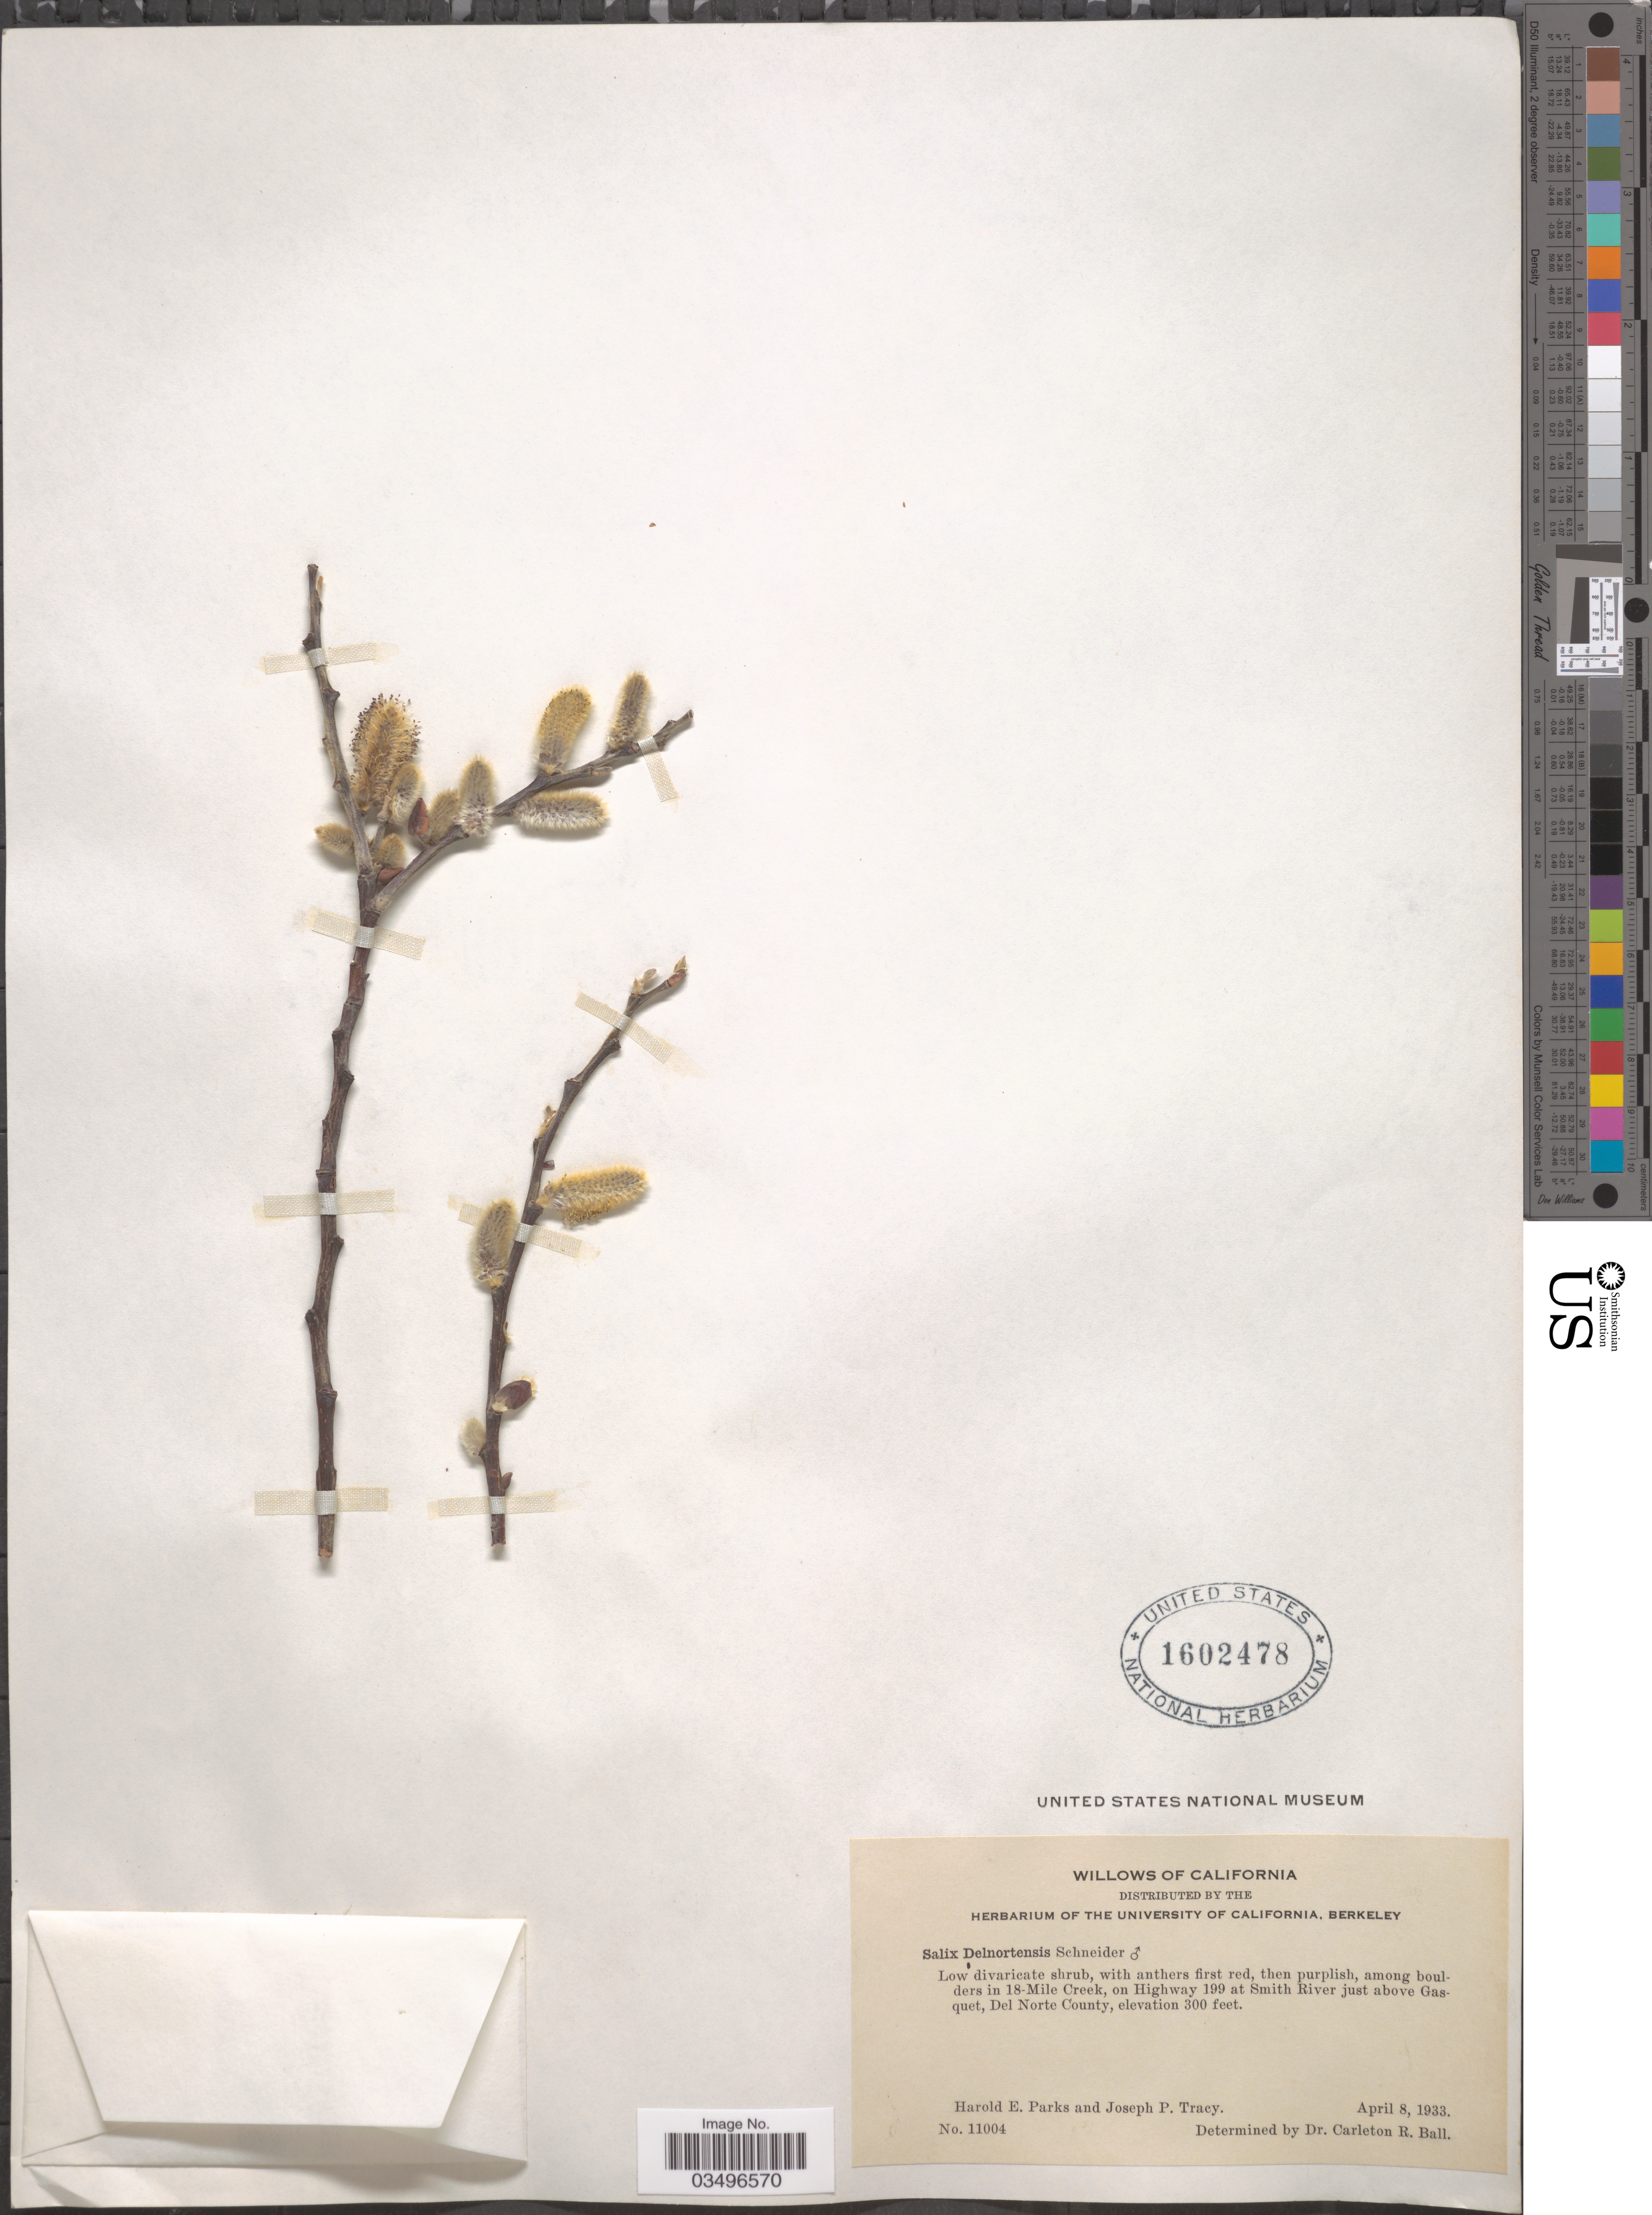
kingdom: Plantae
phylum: Tracheophyta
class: Magnoliopsida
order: Malpighiales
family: Salicaceae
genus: Salix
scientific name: Salix delnortensis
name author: C.K. Schneid.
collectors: H. E. Parks & J. Tracy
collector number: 11004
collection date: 1933-04-08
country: United States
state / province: California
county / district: Del Norte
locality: Among boulders in 18-Mile Creek, on Highway 199 at Smith River just above Gasquet, Del Norte County.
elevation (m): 91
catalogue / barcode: US 1602478